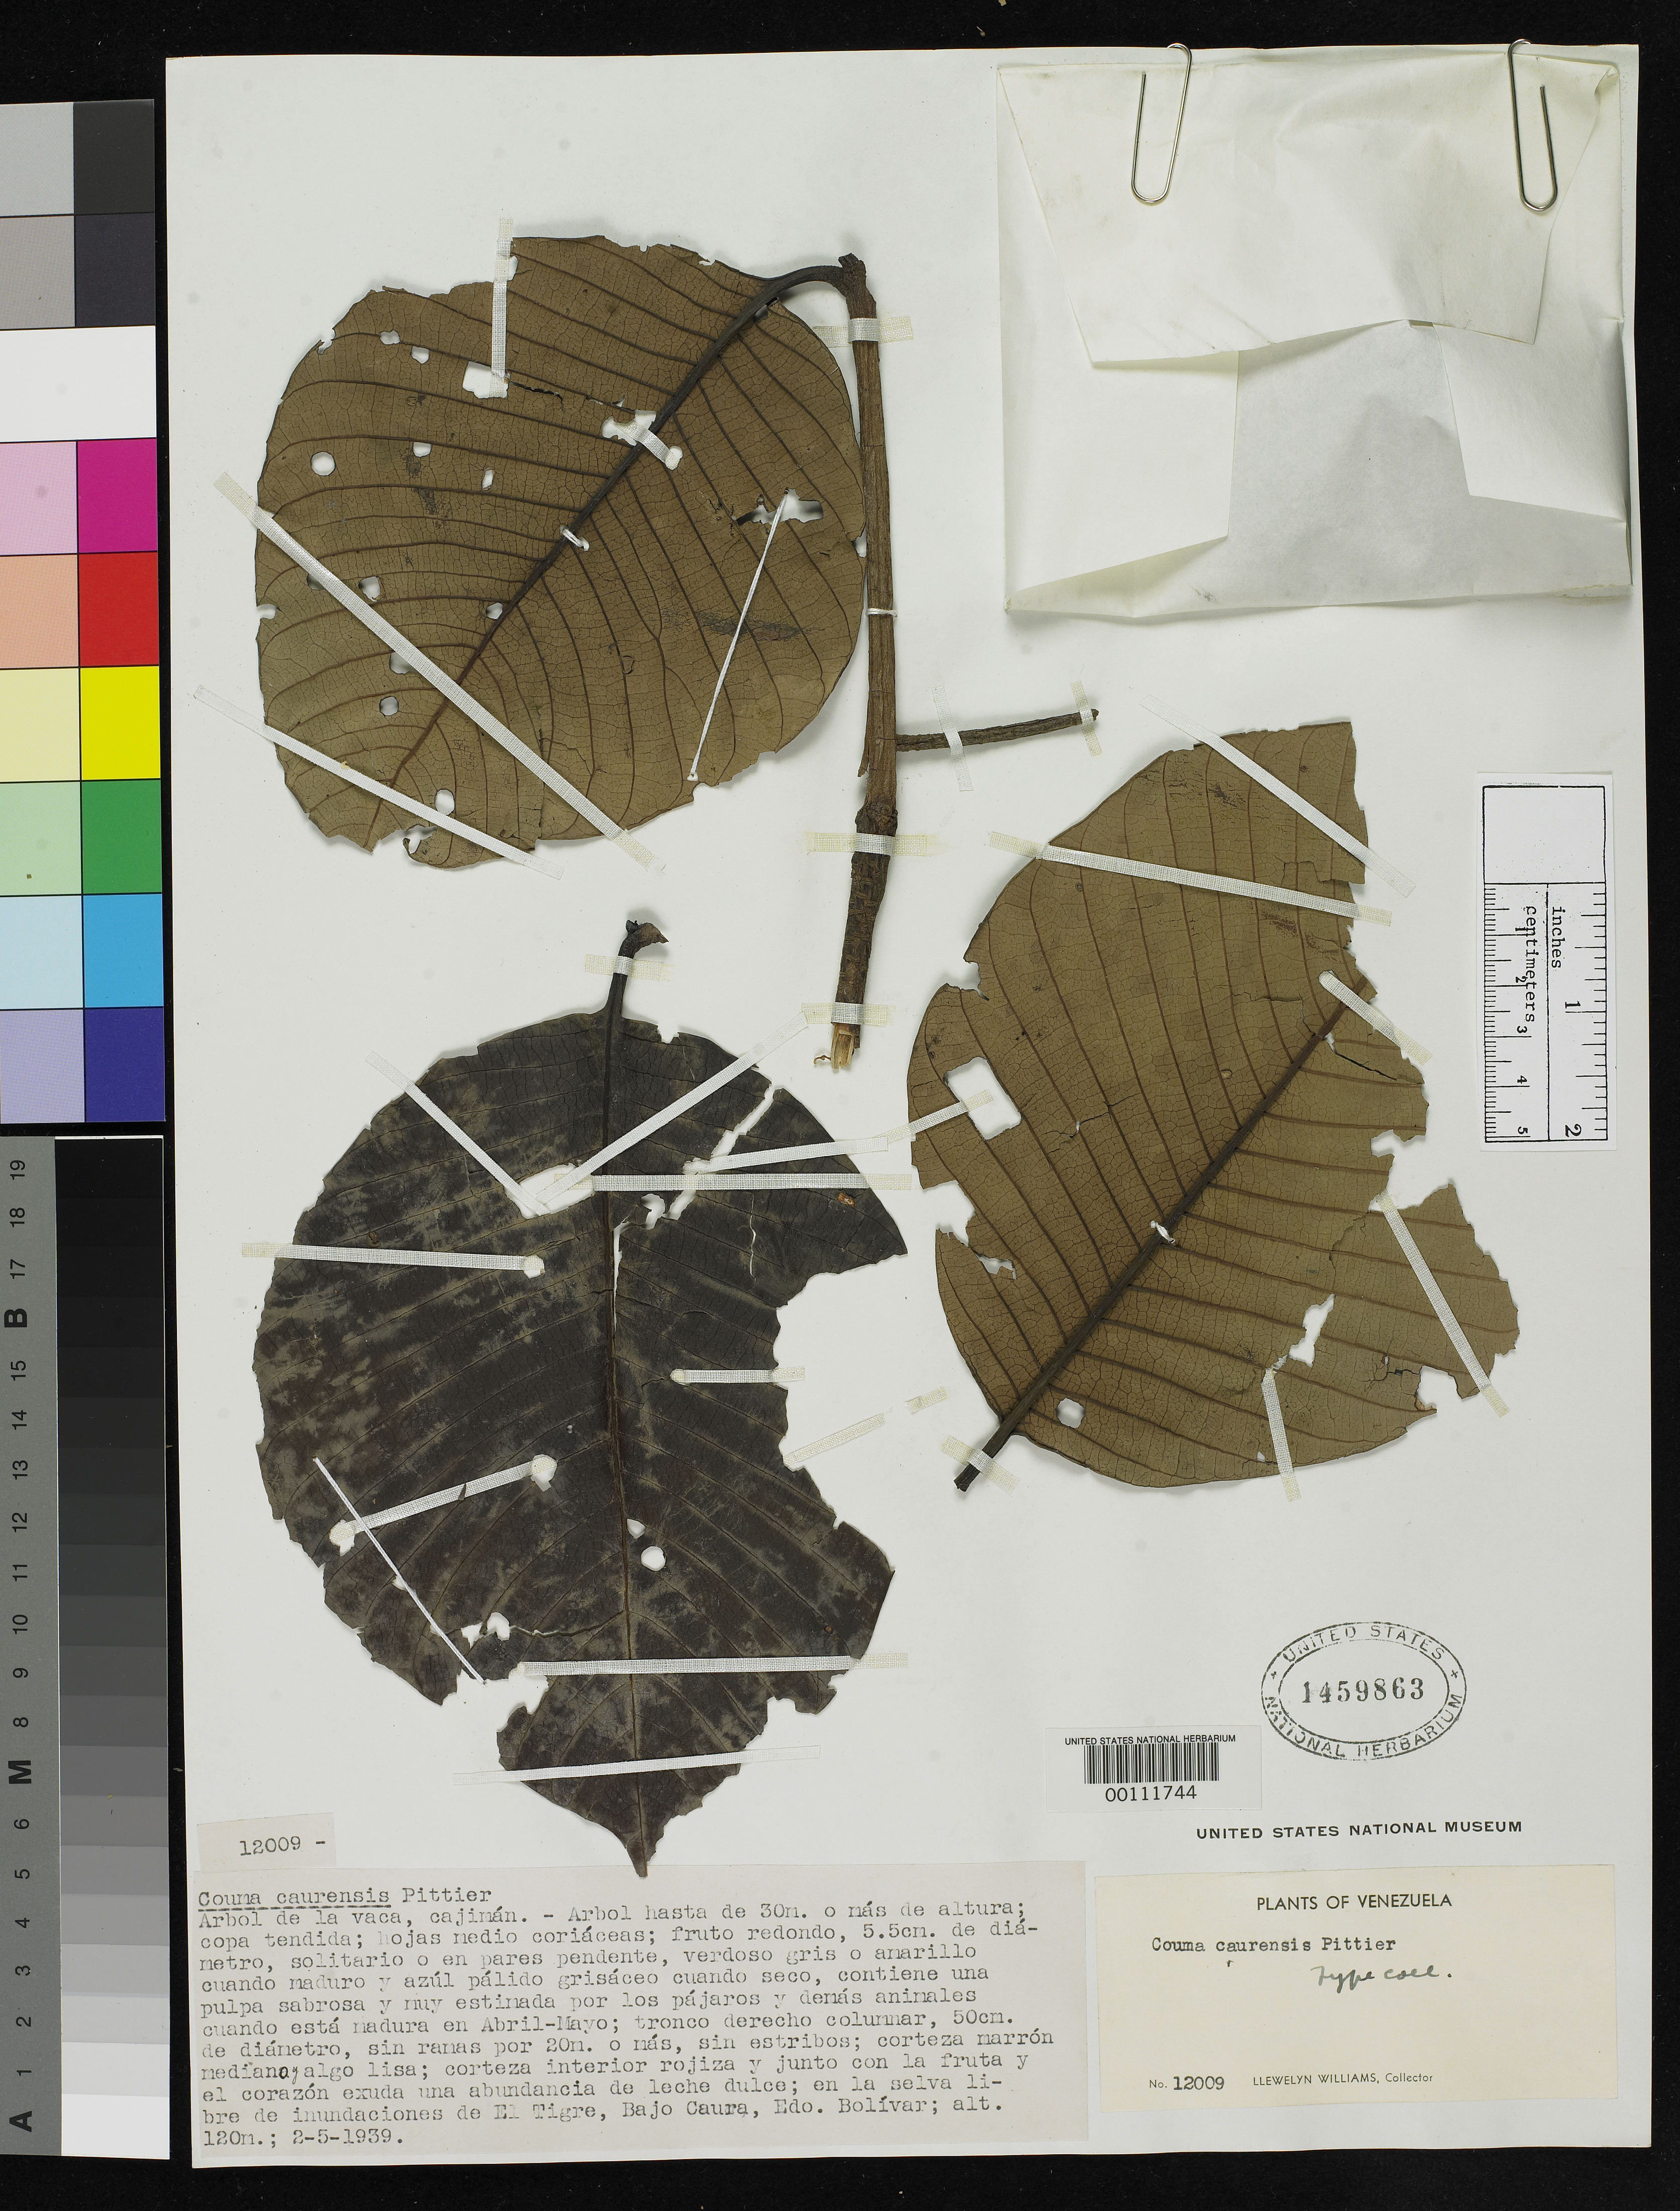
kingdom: Plantae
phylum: Tracheophyta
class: Magnoliopsida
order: Gentianales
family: Apocynaceae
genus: Couma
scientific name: Couma caurensis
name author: Pittier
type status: Type Collection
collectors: Ll. Williams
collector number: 12009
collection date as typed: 1939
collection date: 1939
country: Venezuela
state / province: Bolivar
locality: El Tigre, Bajo Caura.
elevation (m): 120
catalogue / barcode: US 1459863